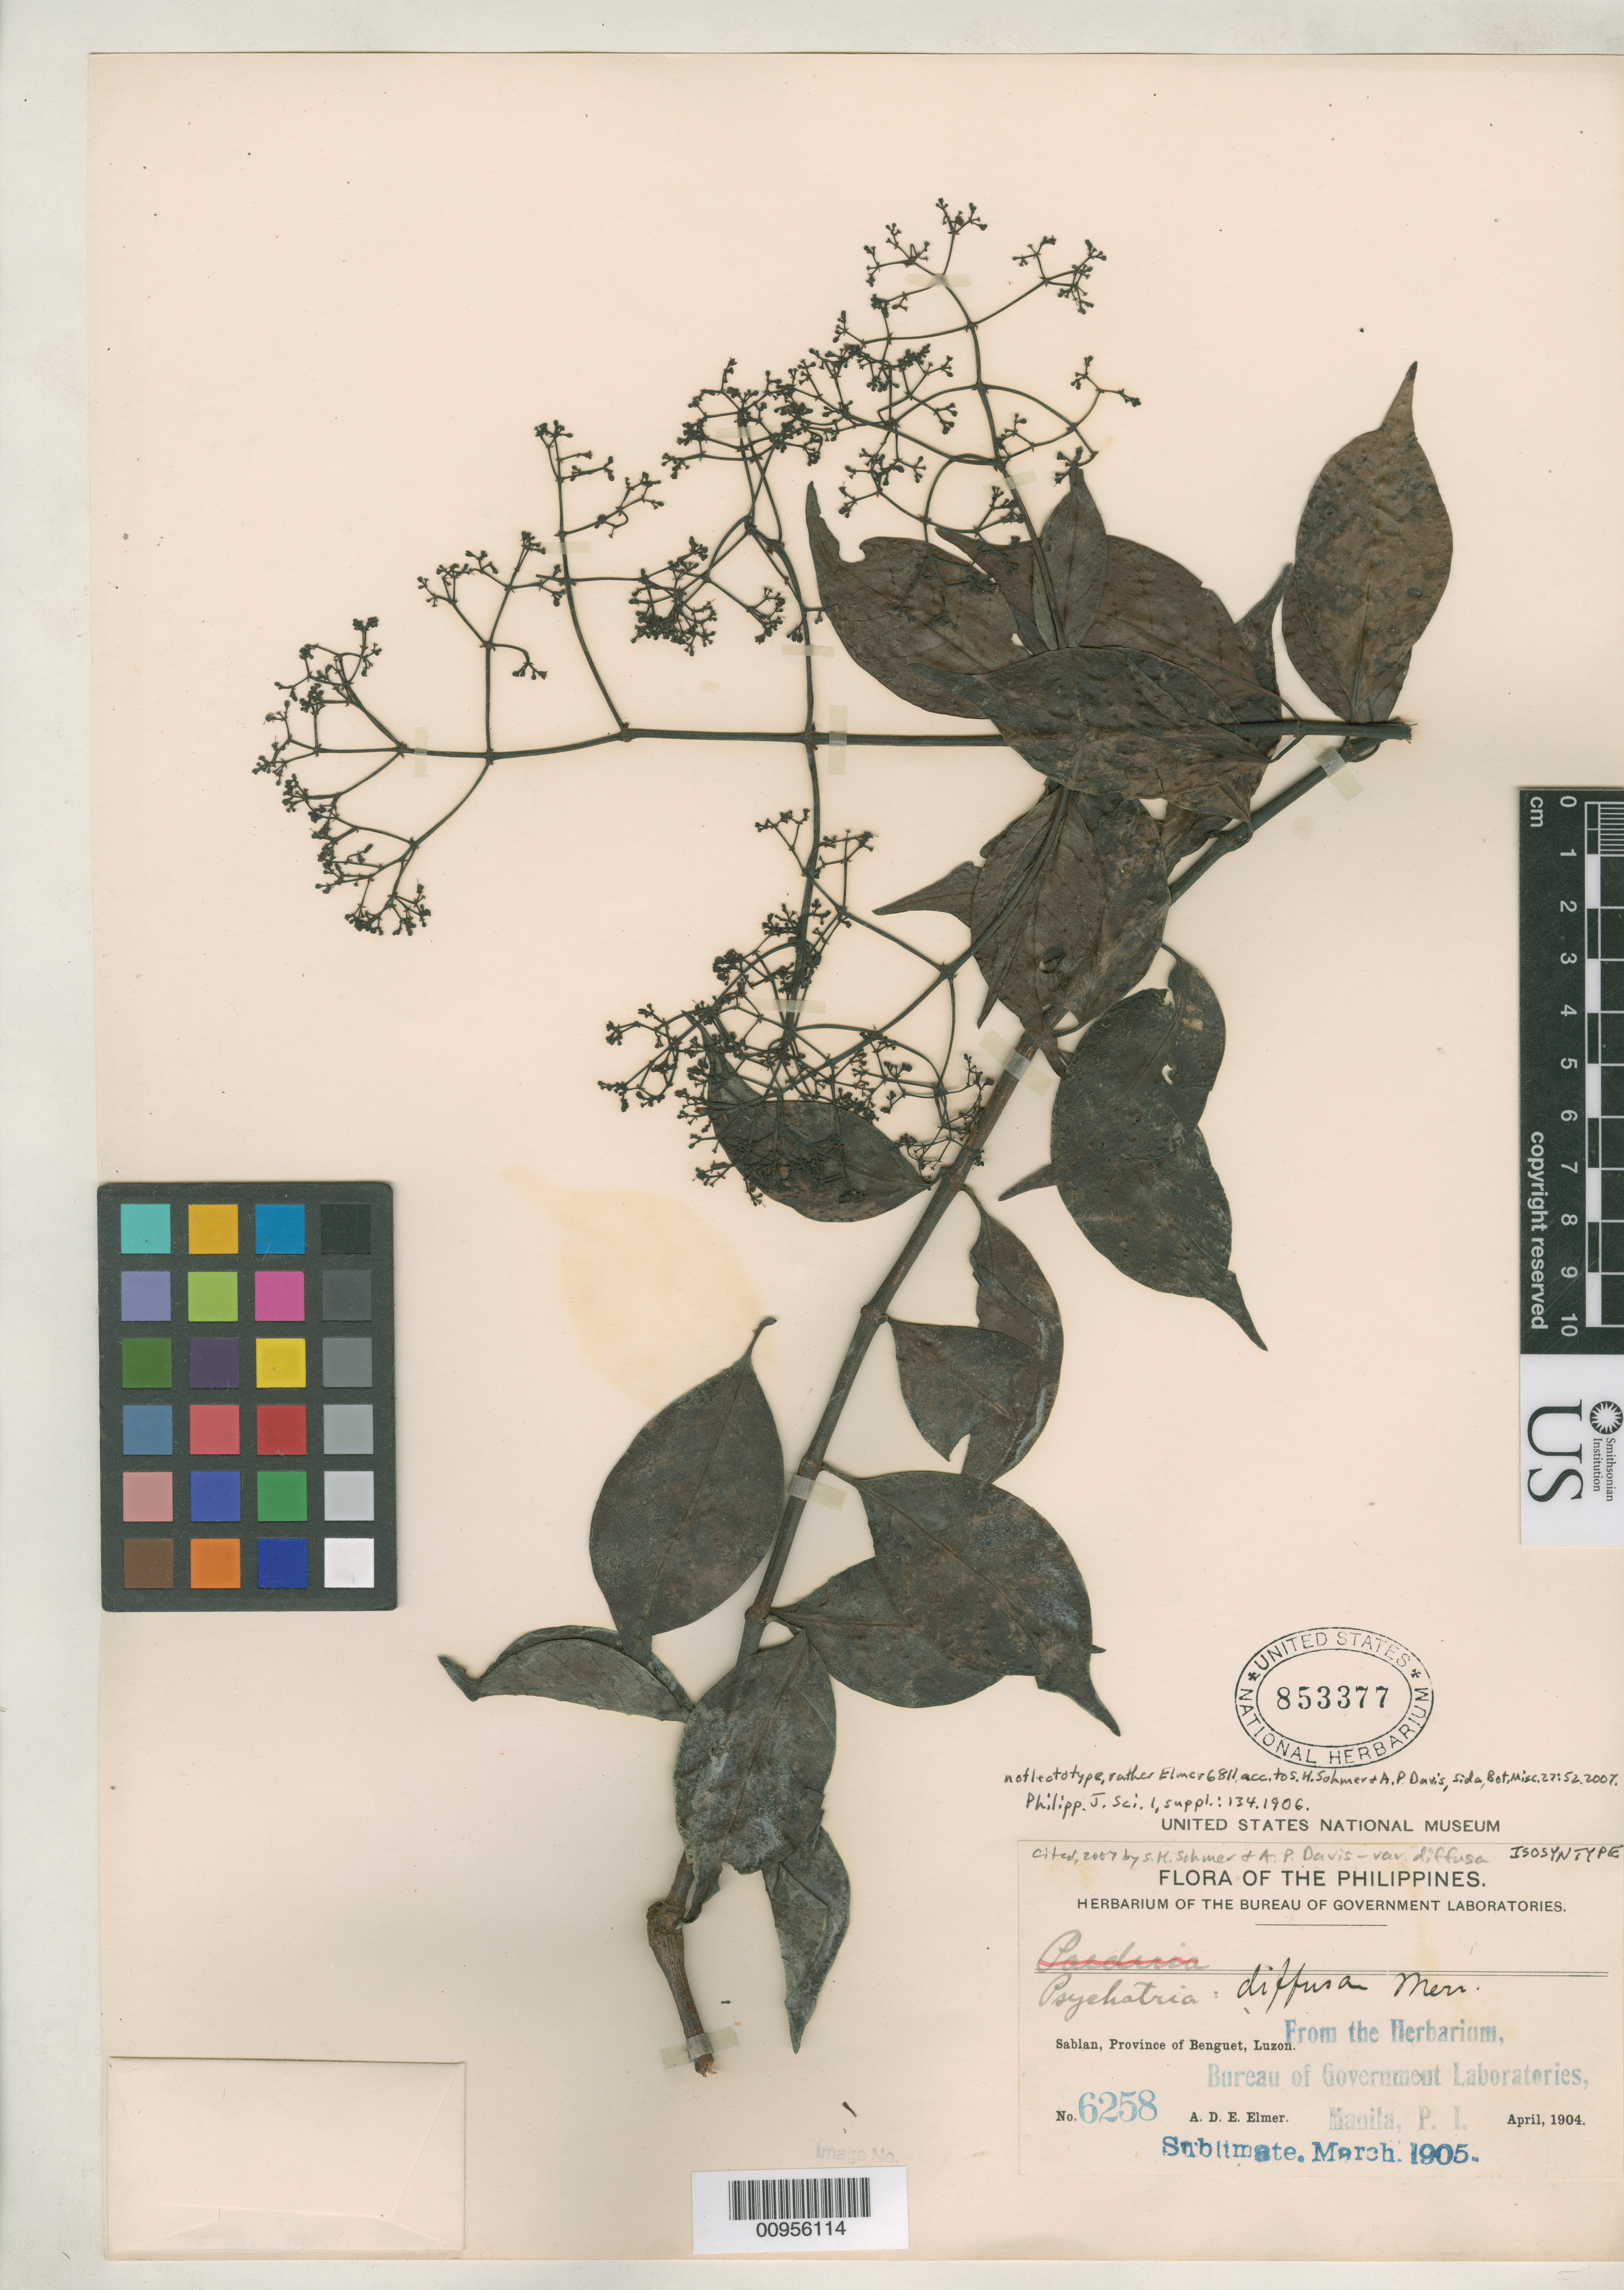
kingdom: Plantae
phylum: Tracheophyta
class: Magnoliopsida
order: Gentianales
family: Rubiaceae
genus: Psychotria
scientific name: Psychotria diffusa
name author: Merr.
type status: Isosyntype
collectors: A. D. E. Elmer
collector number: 6258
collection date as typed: Apr 1904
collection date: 1904-04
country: Philippines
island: Luzon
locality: Sablan, Province of Benguet, Luzon.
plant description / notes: Lectotype collection is Elmer 6811 as designated by Sohmer & Davis, Sida Bot. Misc. 27: 52 (2007).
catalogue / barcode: US 853377